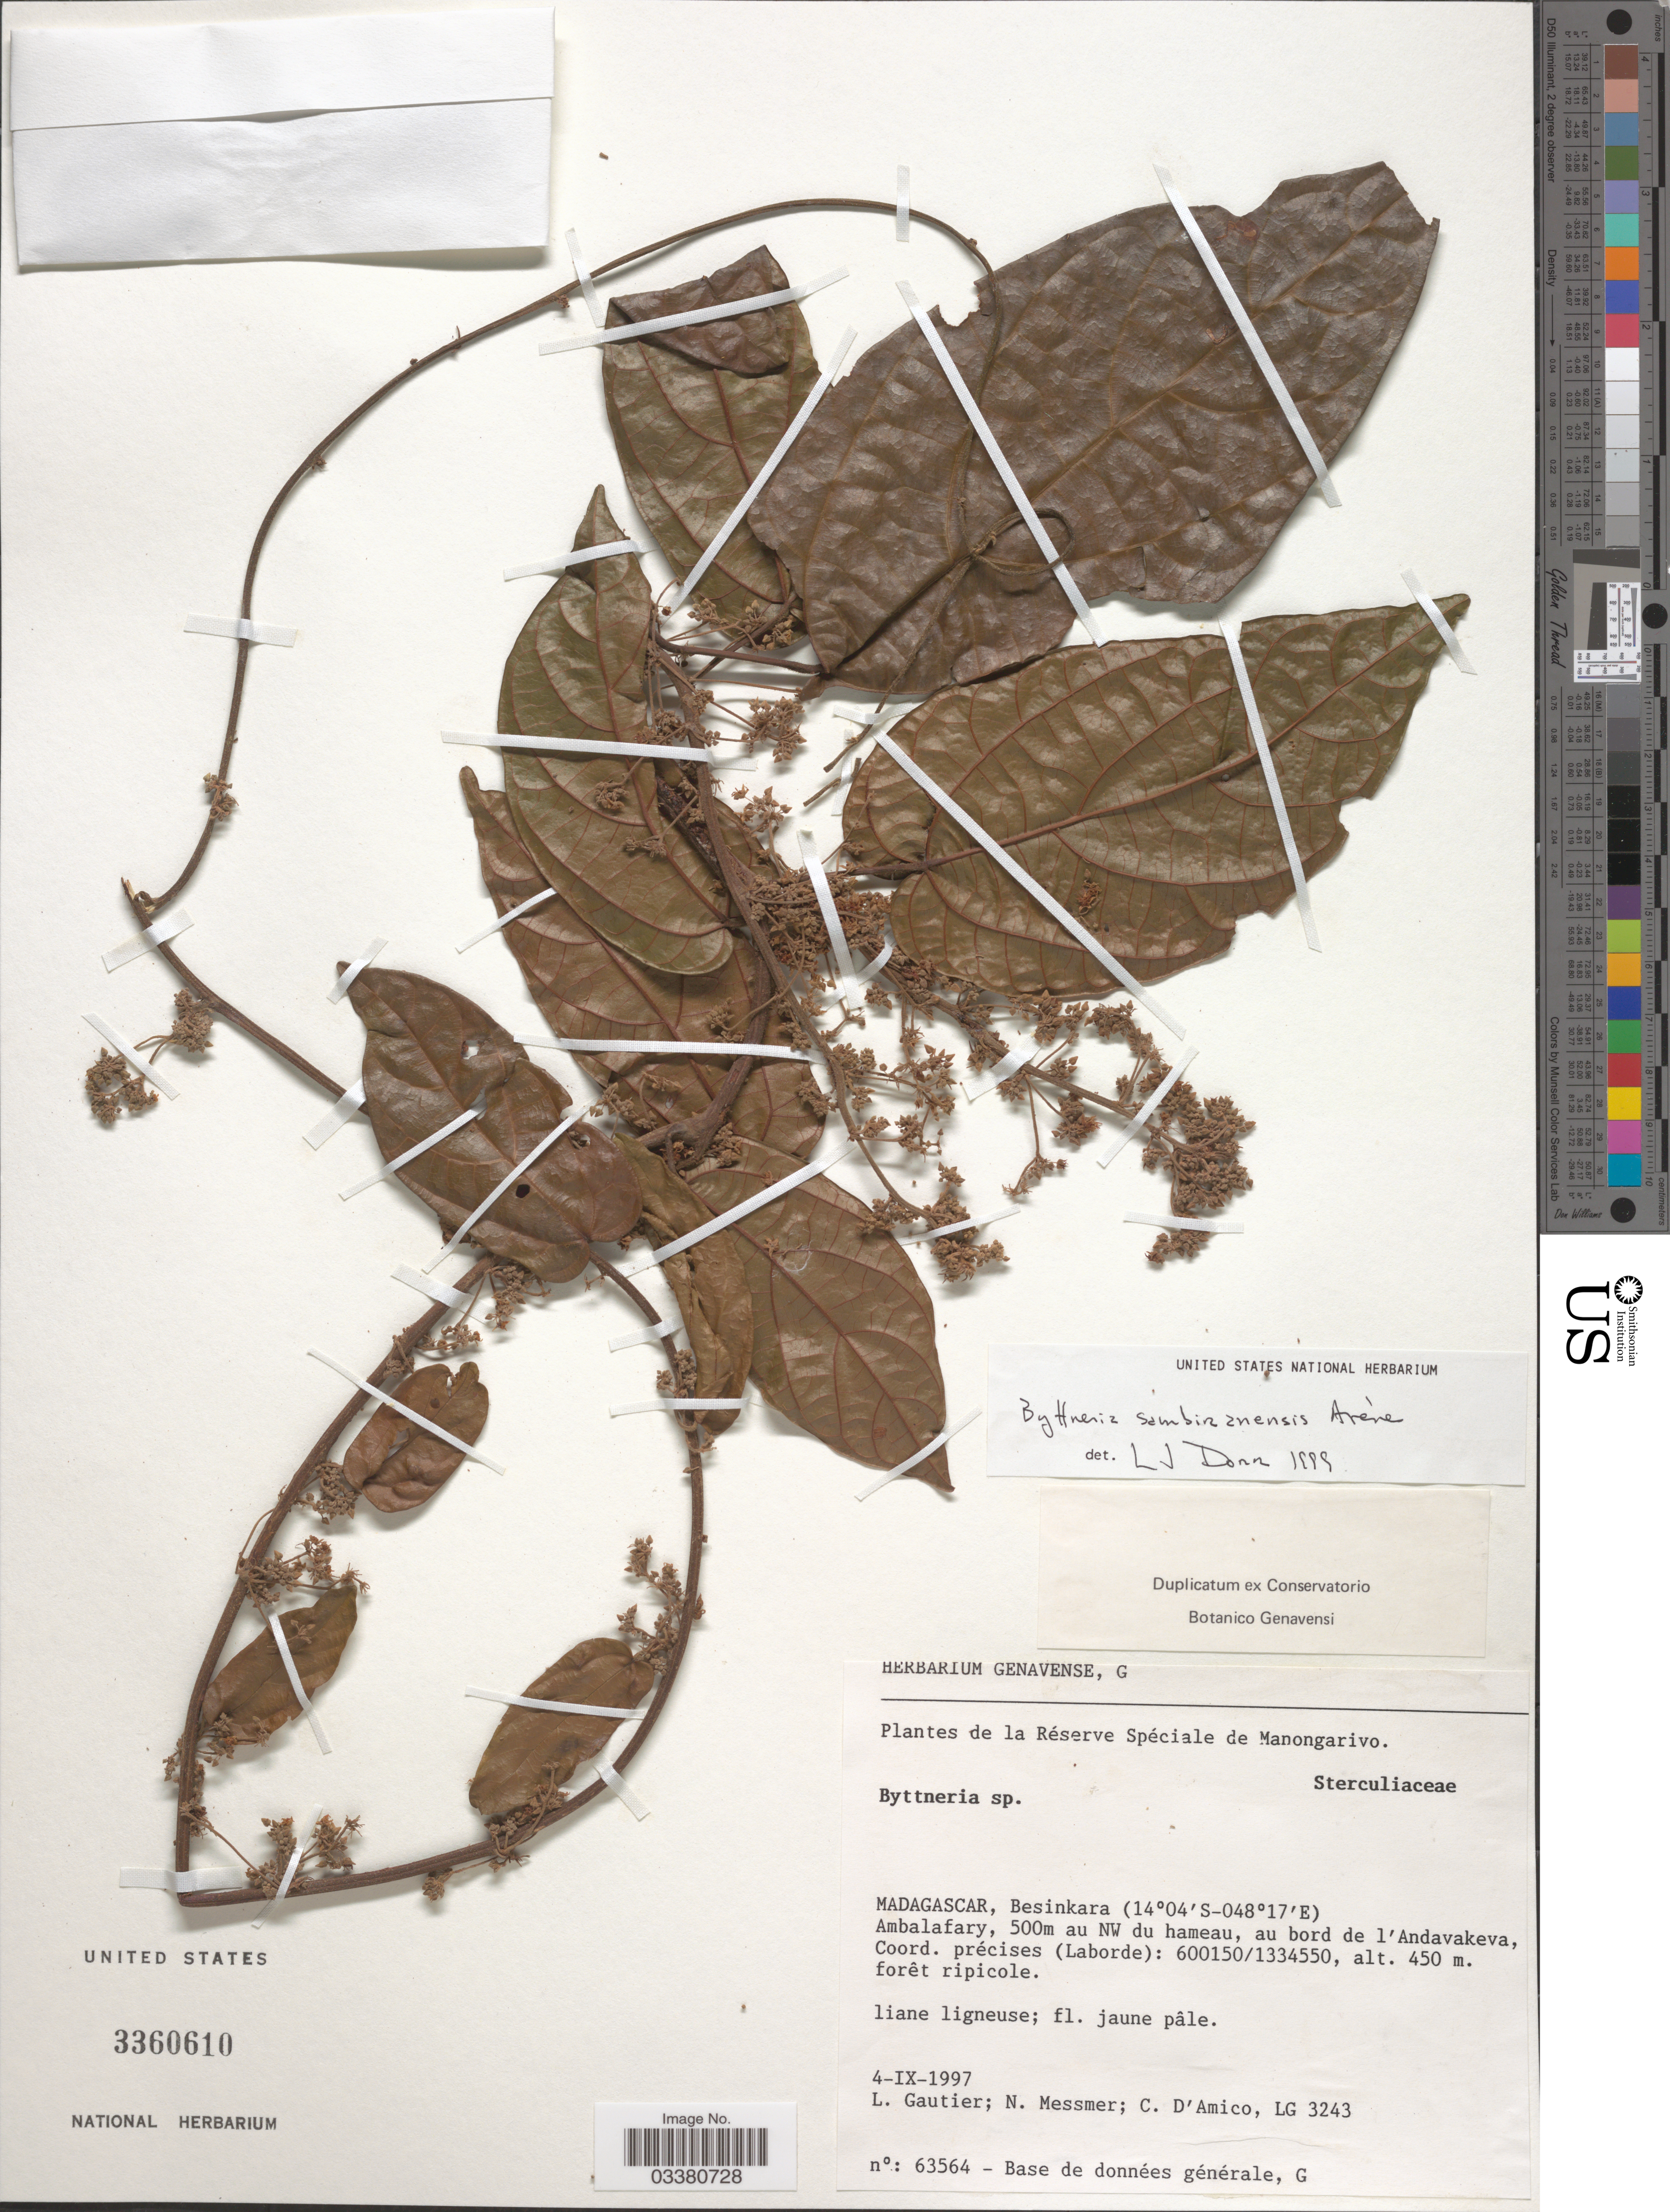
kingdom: Plantae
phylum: Tracheophyta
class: Magnoliopsida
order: Malvales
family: Malvaceae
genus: Byttneria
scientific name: Byttneria sambiranensis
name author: Arènes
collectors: L. Gautier, N. Messmer & C. D'Amico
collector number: LG 3243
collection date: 1997-09-04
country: Madagascar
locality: De la Réserve Spéciale de Manongarivo. Besinkara. Ambalafary, 500m au NW du hameau, au bord de l'Andavakeva, Coord. précises (Laborde): 600150/1334550 [unsure placement].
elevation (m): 450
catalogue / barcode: US 3360610